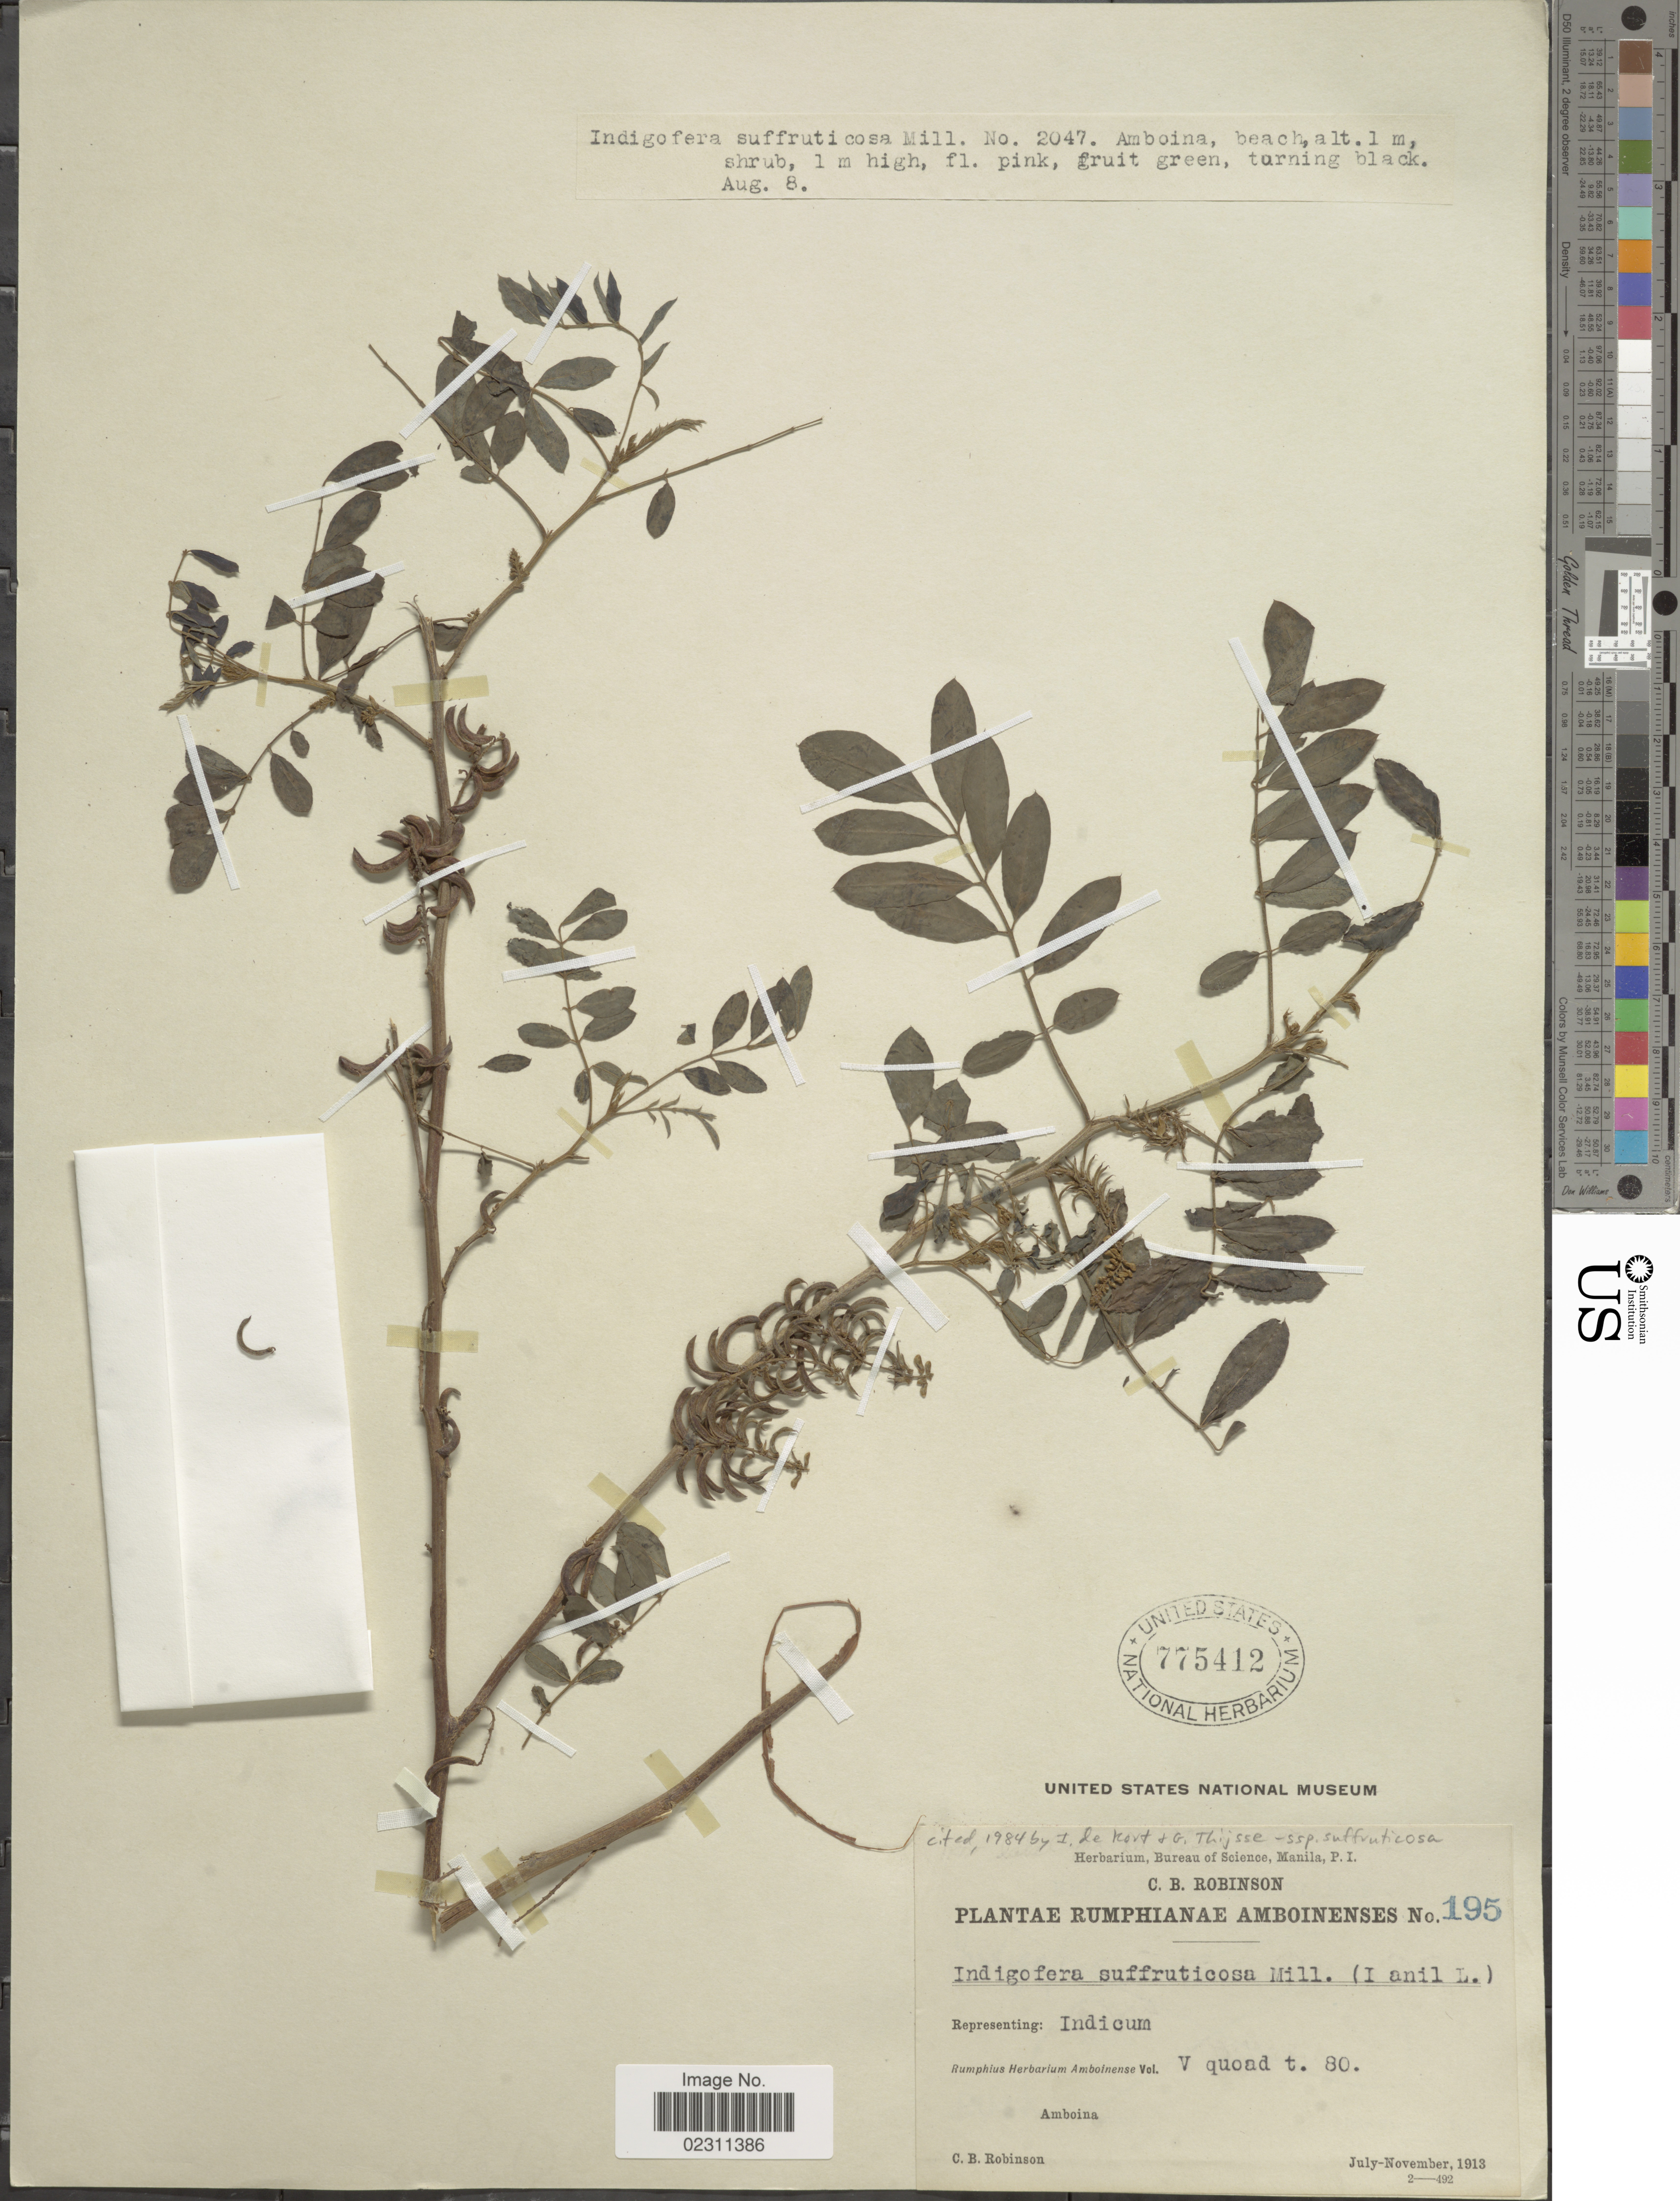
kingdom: Plantae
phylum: Tracheophyta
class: Magnoliopsida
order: Fabales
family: Fabaceae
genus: Indigofera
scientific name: Indigofera suffruticosa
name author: Mill.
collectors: C. Robinson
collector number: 195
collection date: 1913-07/1913-11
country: Indonesia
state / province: Maluku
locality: Amboina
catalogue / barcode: US 775412